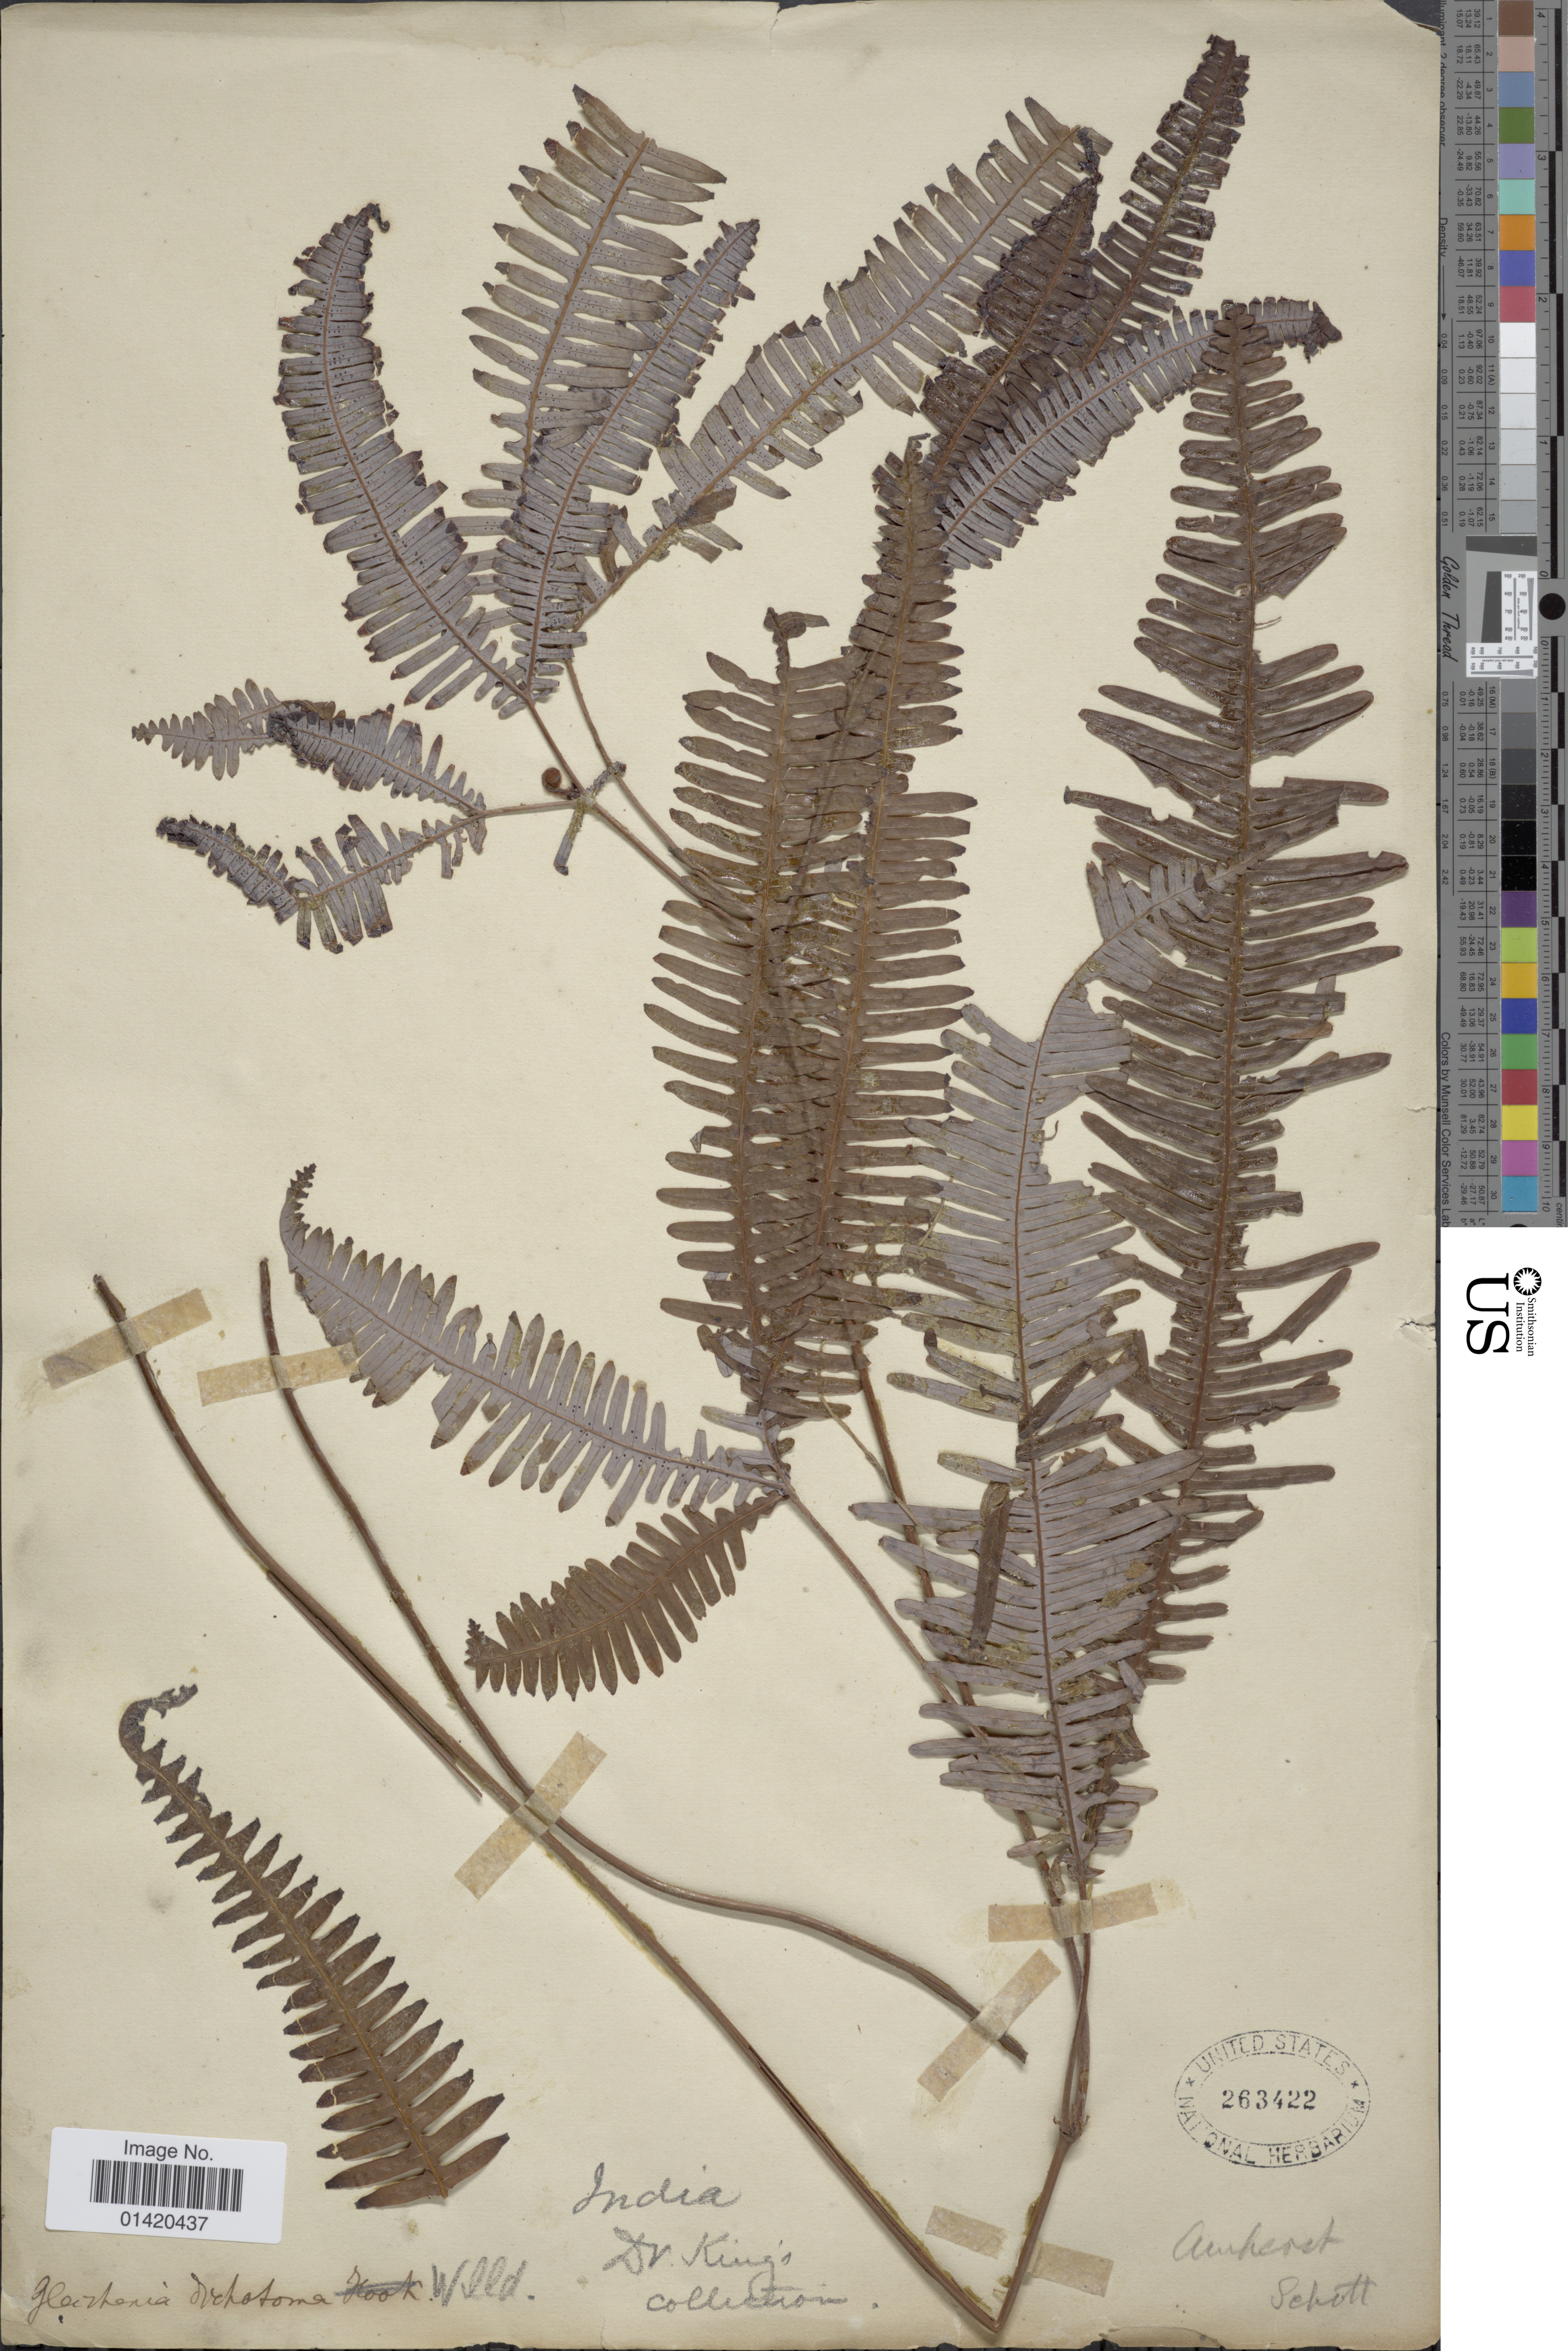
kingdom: Plantae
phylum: Tracheophyta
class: Polypodiopsida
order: Gleicheniales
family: Gleicheniaceae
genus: Dicranopteris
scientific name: Dicranopteris linearis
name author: (Burm. f.) Underw.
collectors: Dr. King's collector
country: India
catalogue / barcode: US 263422